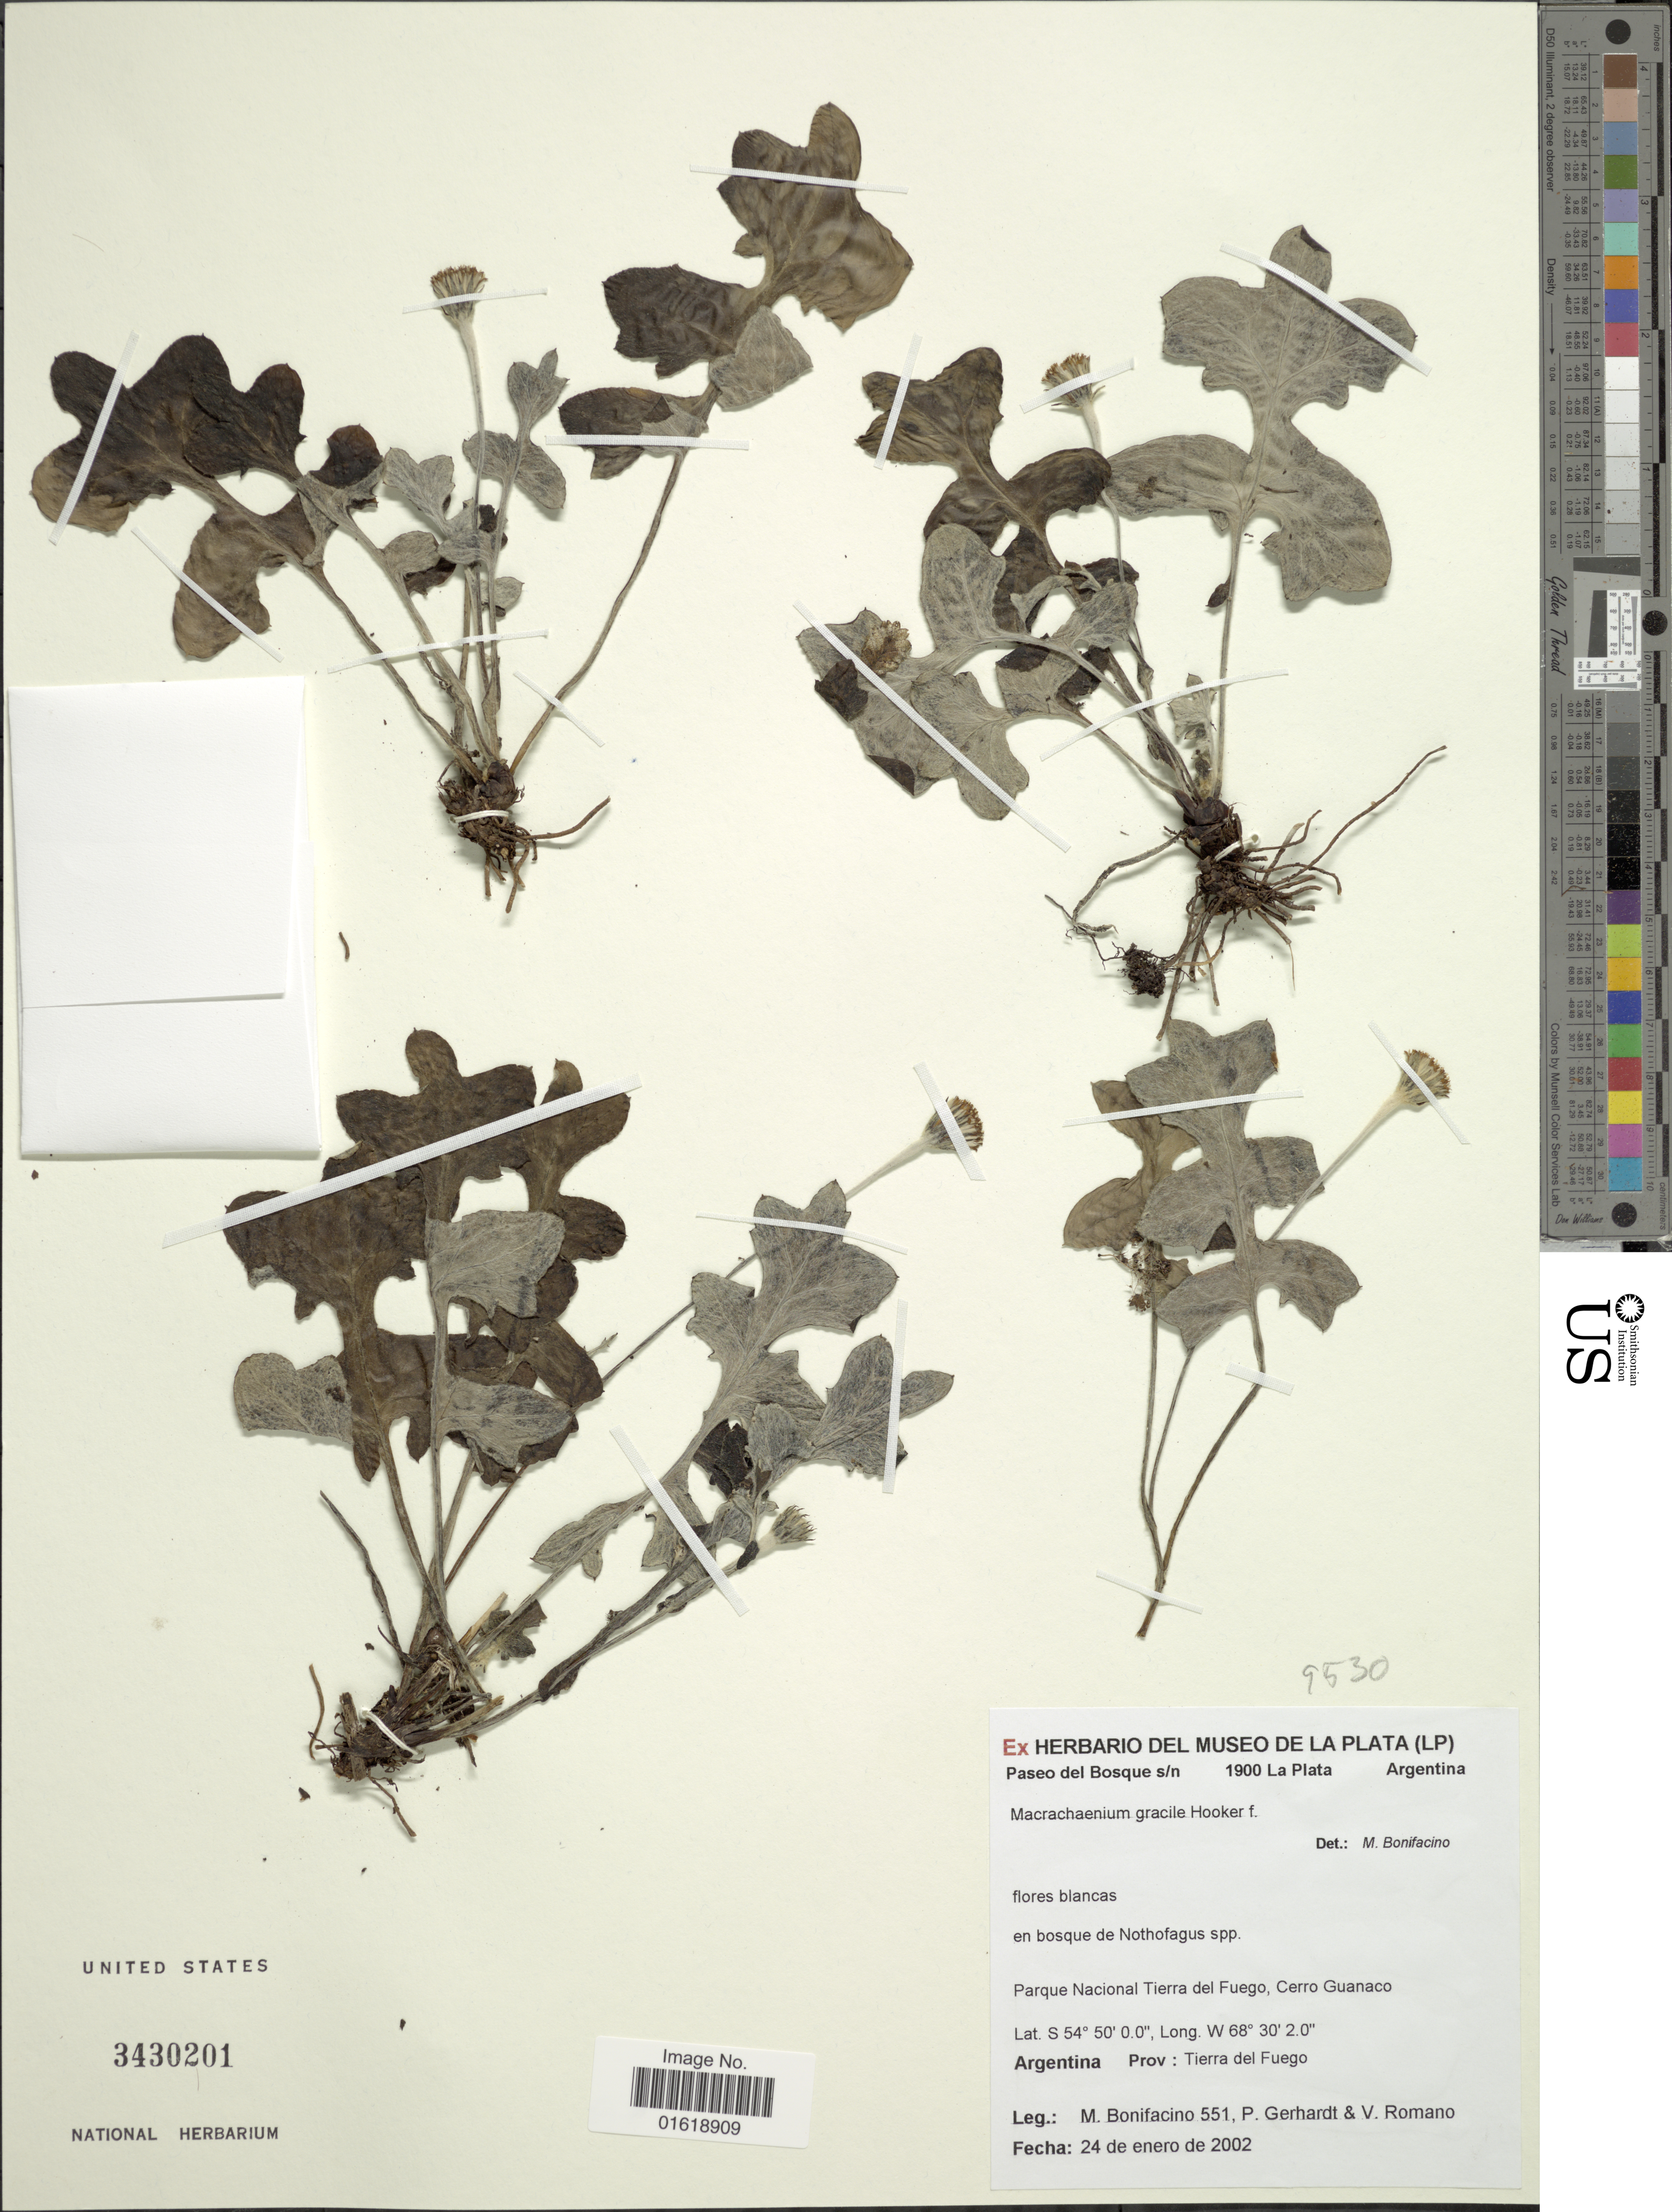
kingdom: Plantae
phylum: Tracheophyta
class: Magnoliopsida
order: Asterales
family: Asteraceae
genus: Macrachaenium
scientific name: Macrachaenium gracile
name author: Hook. f.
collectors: M. Bonifacino, P. Gerhardt & V. Romano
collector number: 0551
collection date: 2002-01-24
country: Argentina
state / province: Tierra del Fuego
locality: Parque Nacional Tierra del Fuego, Cerro Guanaco.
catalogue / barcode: US 3430201